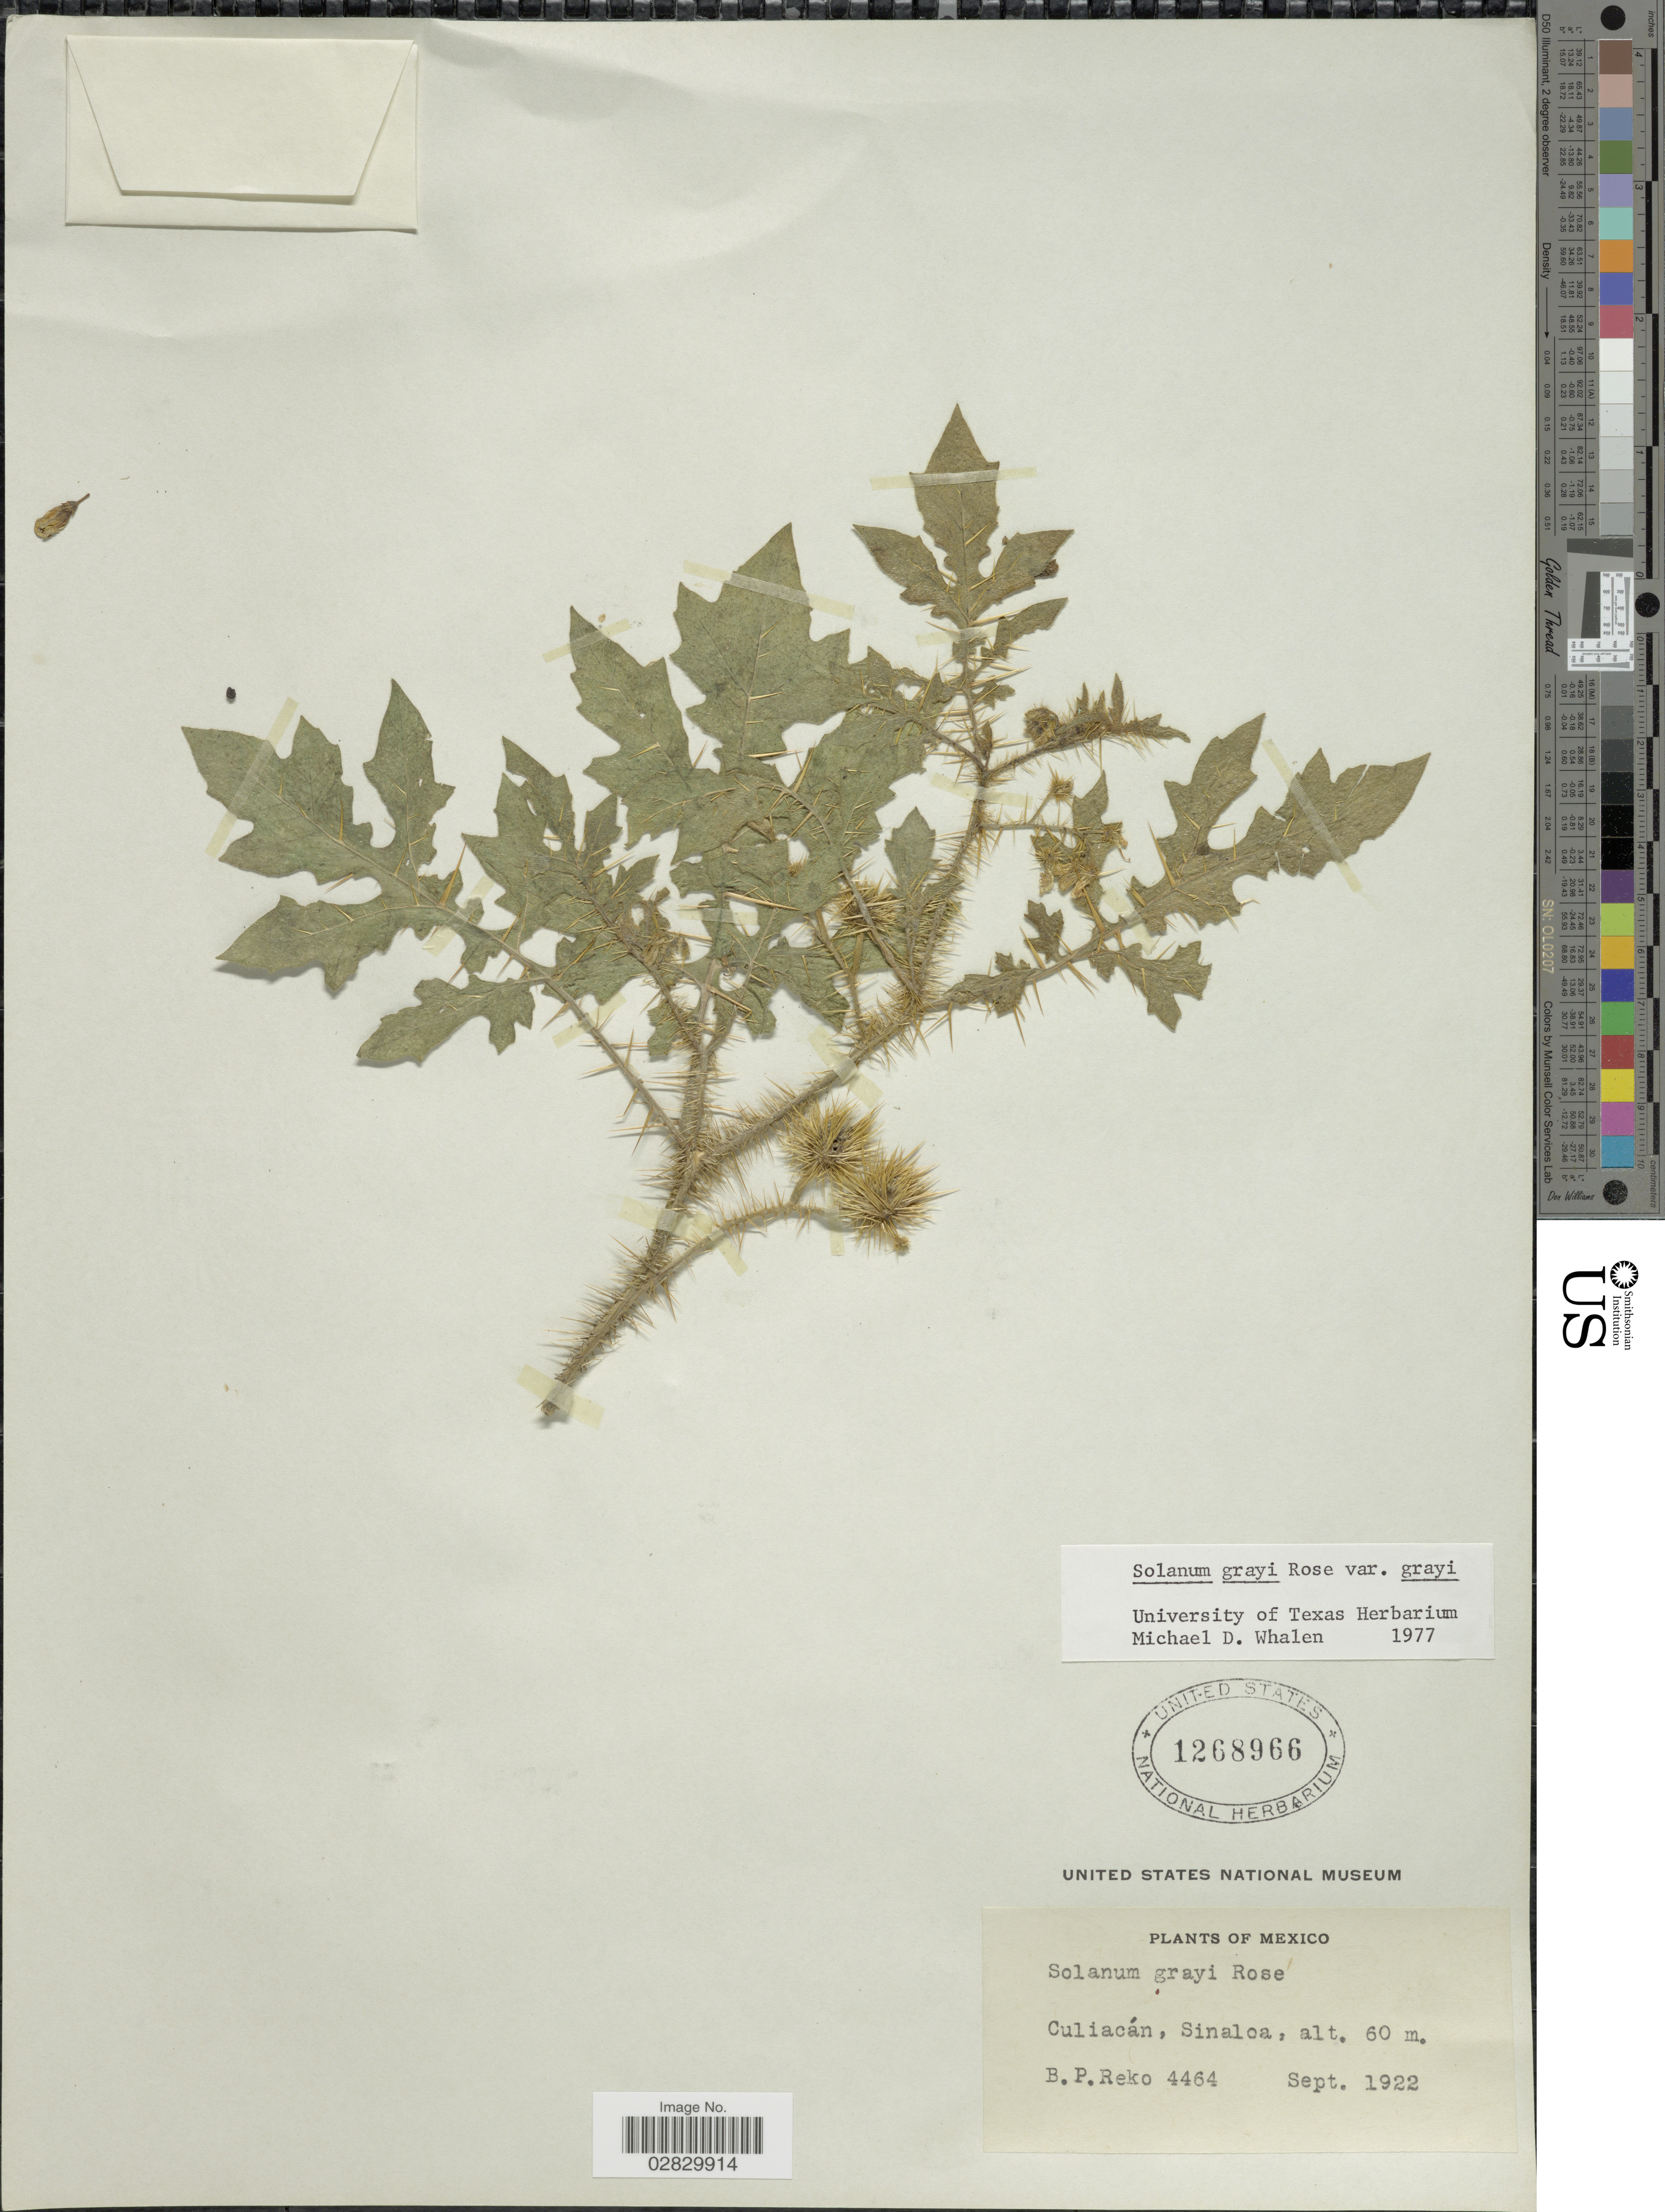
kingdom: Plantae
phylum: Tracheophyta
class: Magnoliopsida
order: Solanales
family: Solanaceae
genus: Solanum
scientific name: Solanum grayi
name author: Rose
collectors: B. P. Reko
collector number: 4464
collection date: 1922-09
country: Mexico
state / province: Sinaloa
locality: Culiacán.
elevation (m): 60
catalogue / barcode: US 1268966